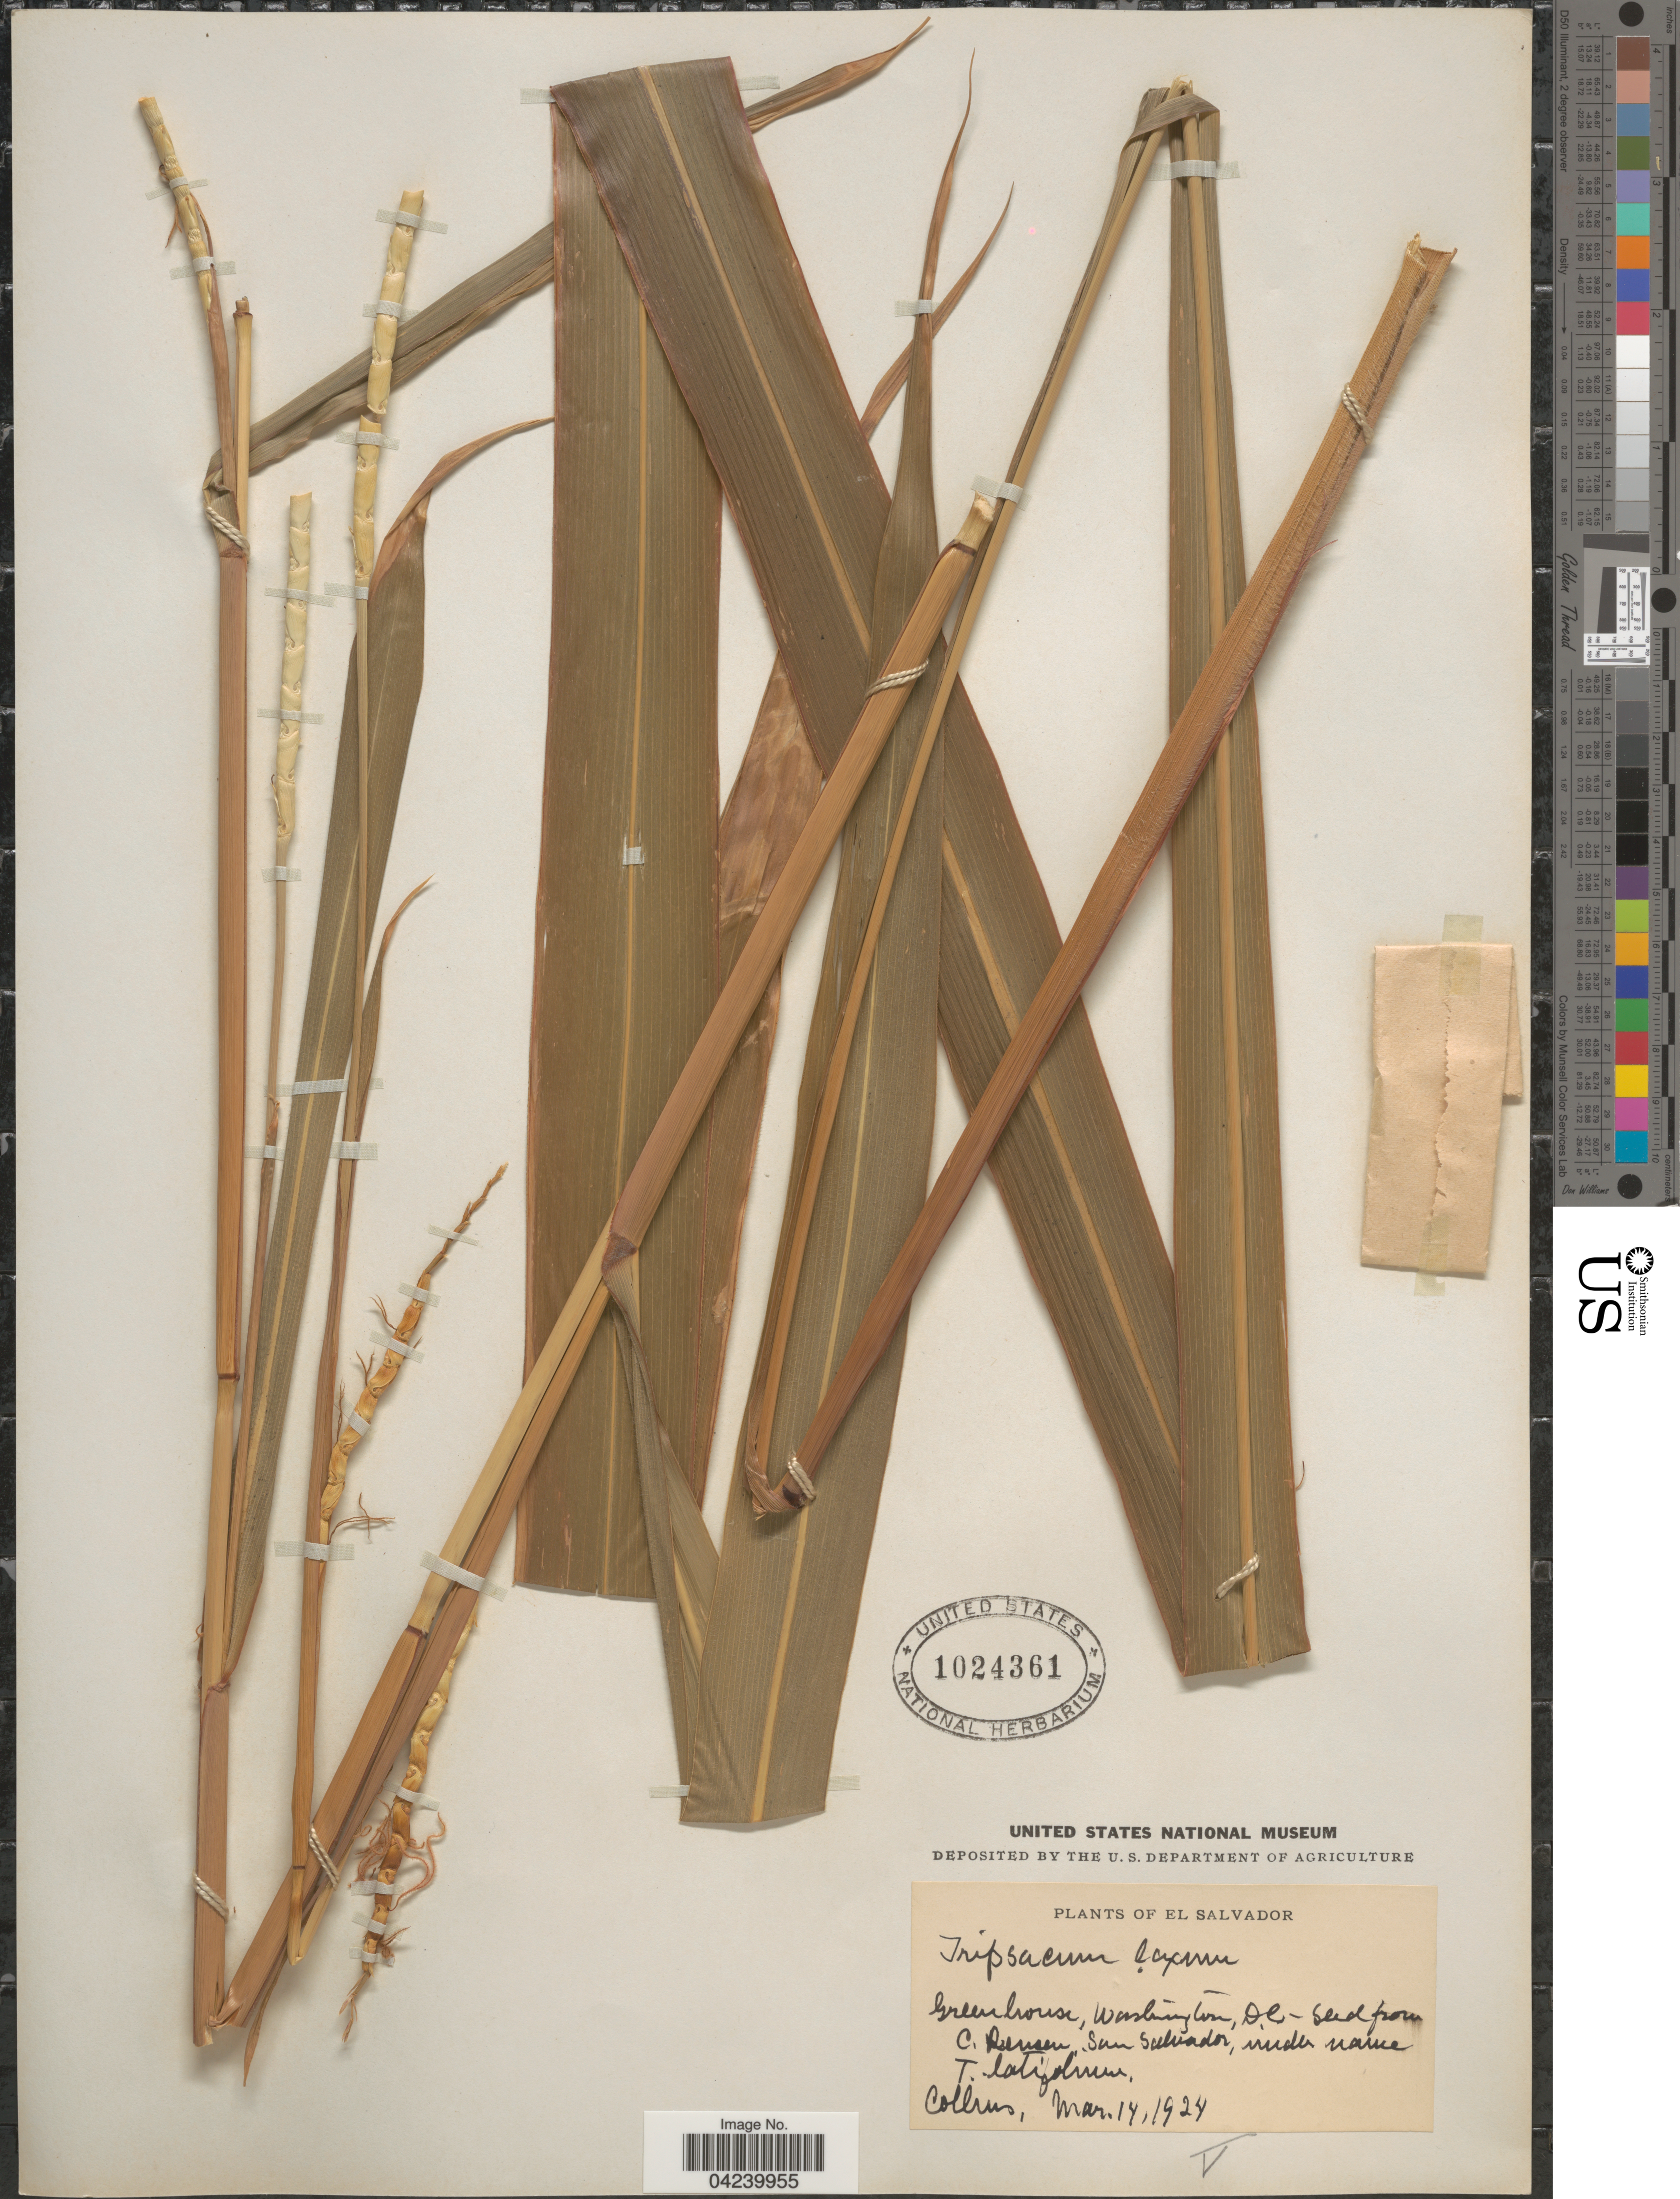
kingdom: Plantae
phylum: Tracheophyta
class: Liliopsida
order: Poales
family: Poaceae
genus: Tripsacum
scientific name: Tripsacum laxum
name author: Nash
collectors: -- Collins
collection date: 1924-03-14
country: United States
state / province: District of Columbia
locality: Greenhouse, Washington DC.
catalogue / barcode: US 1024361